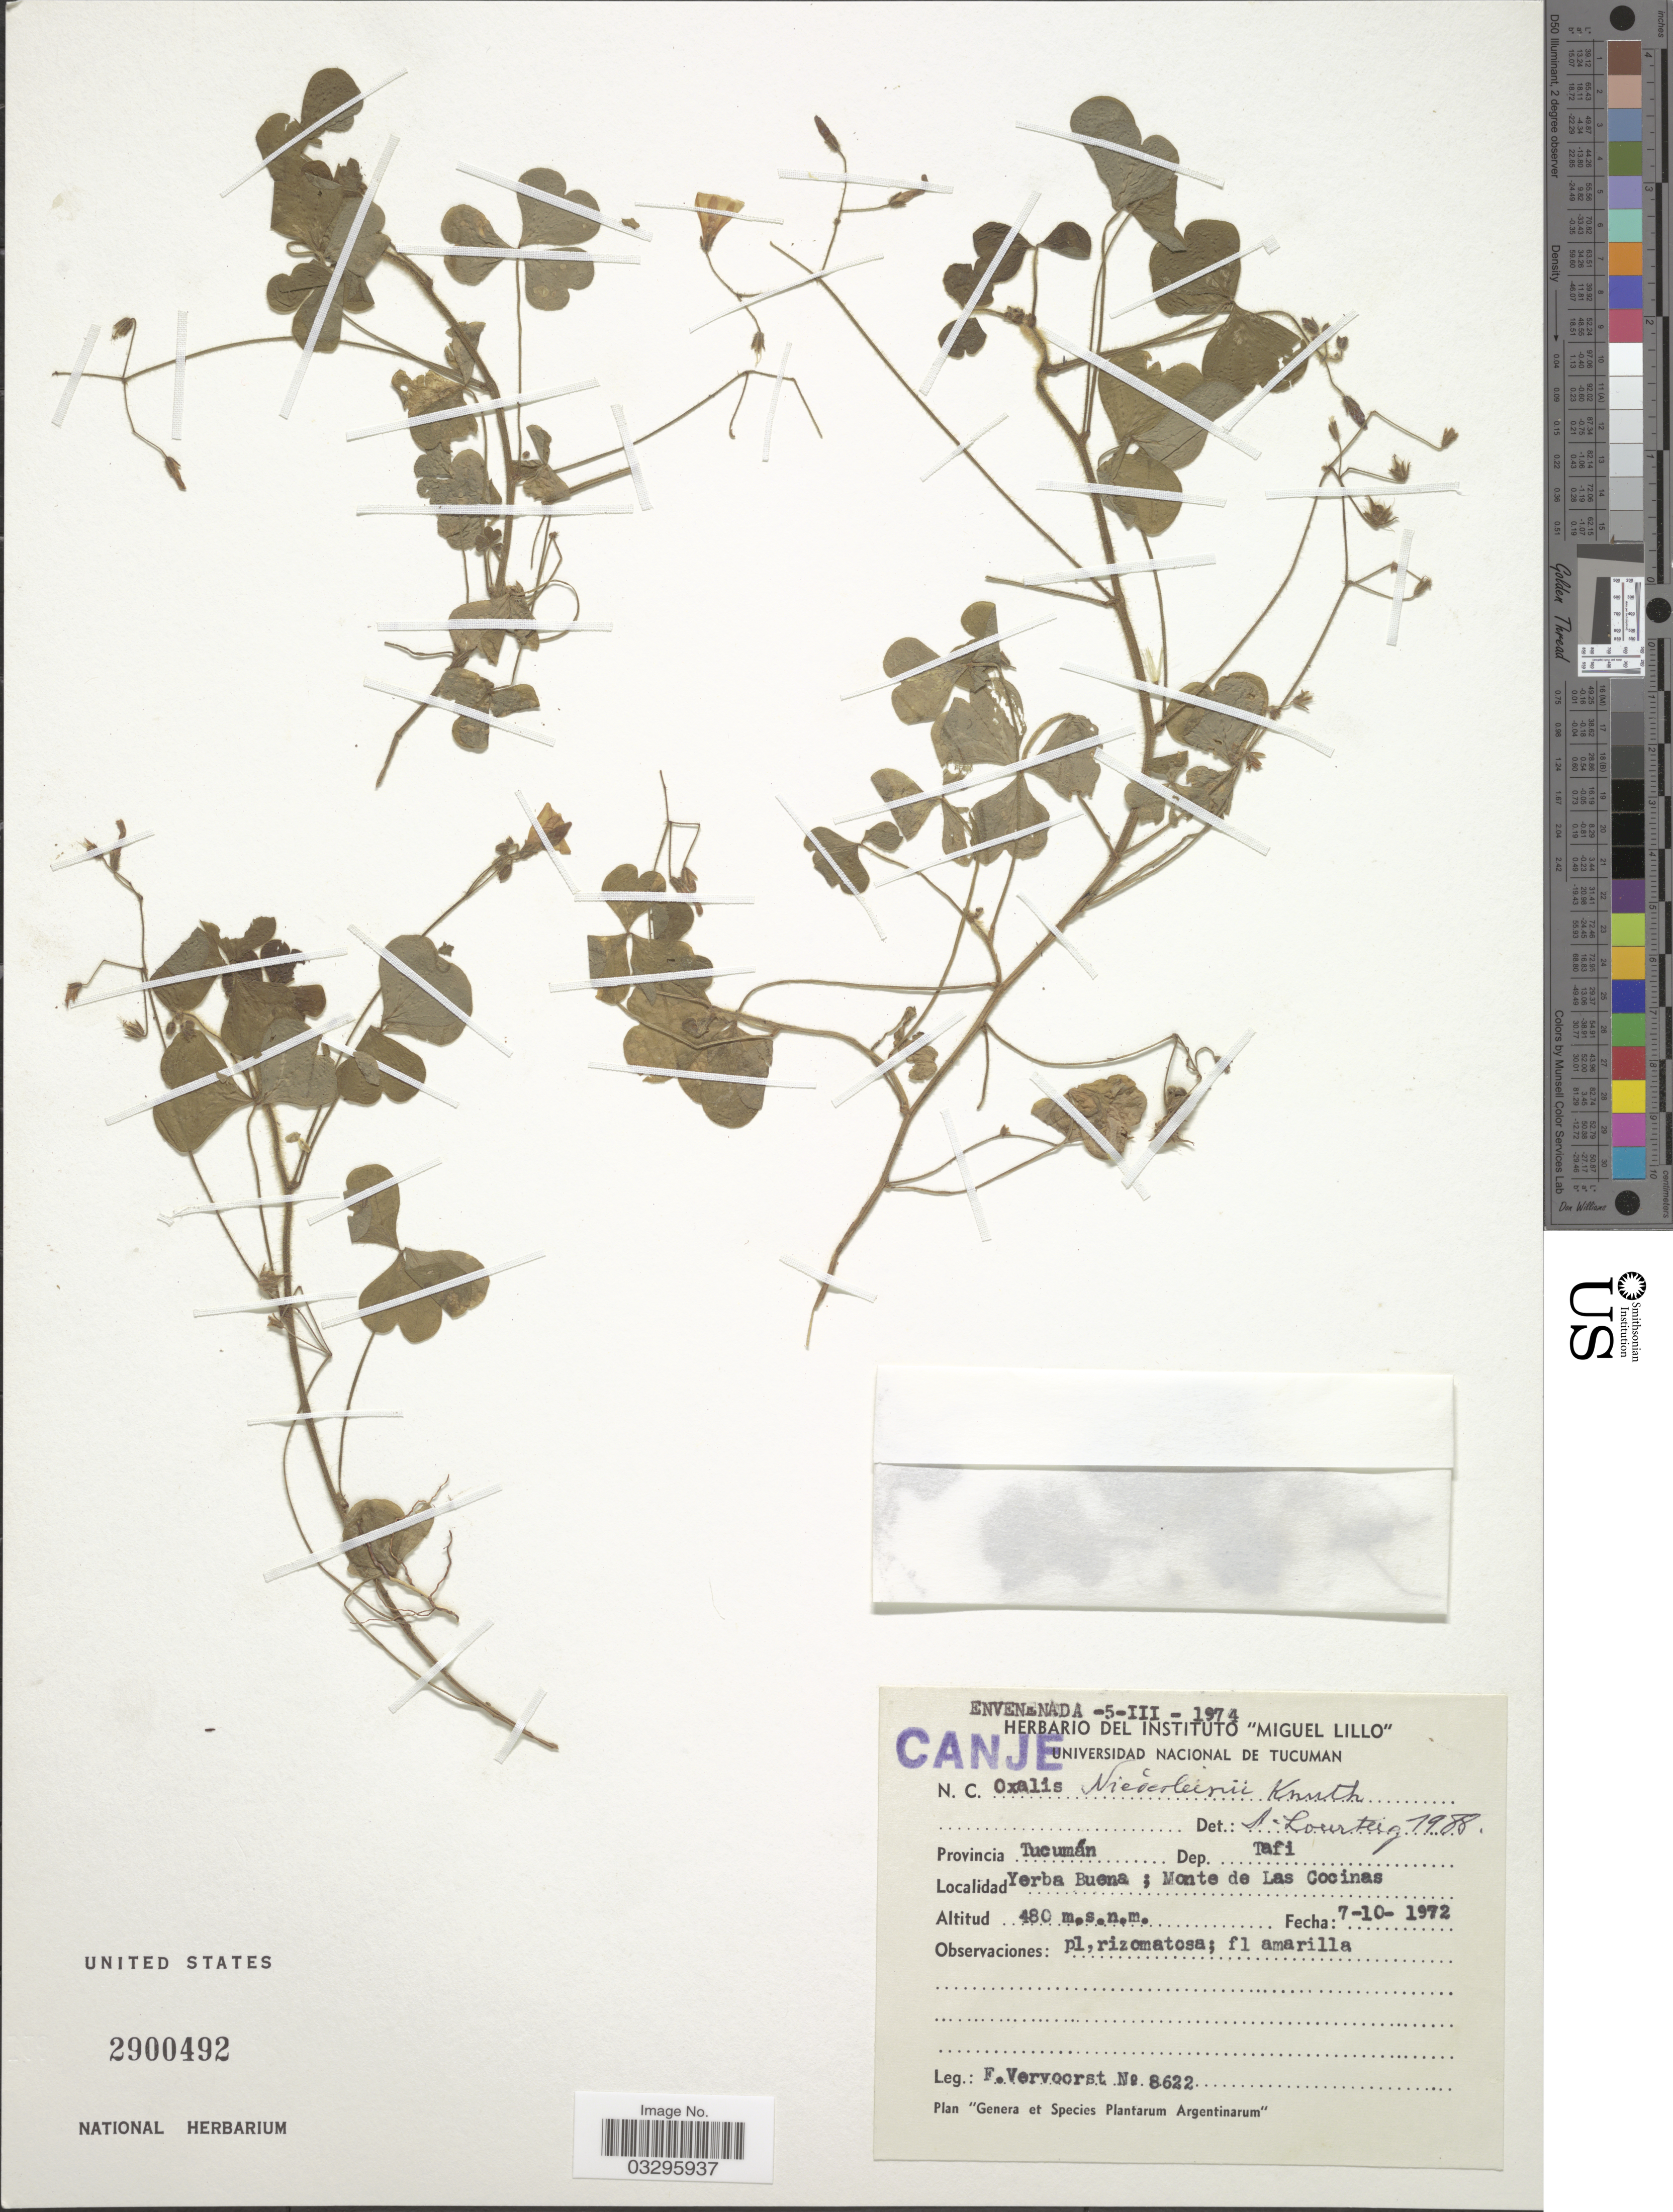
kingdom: Plantae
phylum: Tracheophyta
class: Magnoliopsida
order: Oxalidales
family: Oxalidaceae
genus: Oxalis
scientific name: Oxalis niederleinii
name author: R. Knuth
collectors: F. Vervoorst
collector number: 8622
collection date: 1972-10-07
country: Argentina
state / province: Tucuman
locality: Dep. Tafi. Yerba Buena; Monte de Las Cocinas.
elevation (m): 480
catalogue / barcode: US 2900492